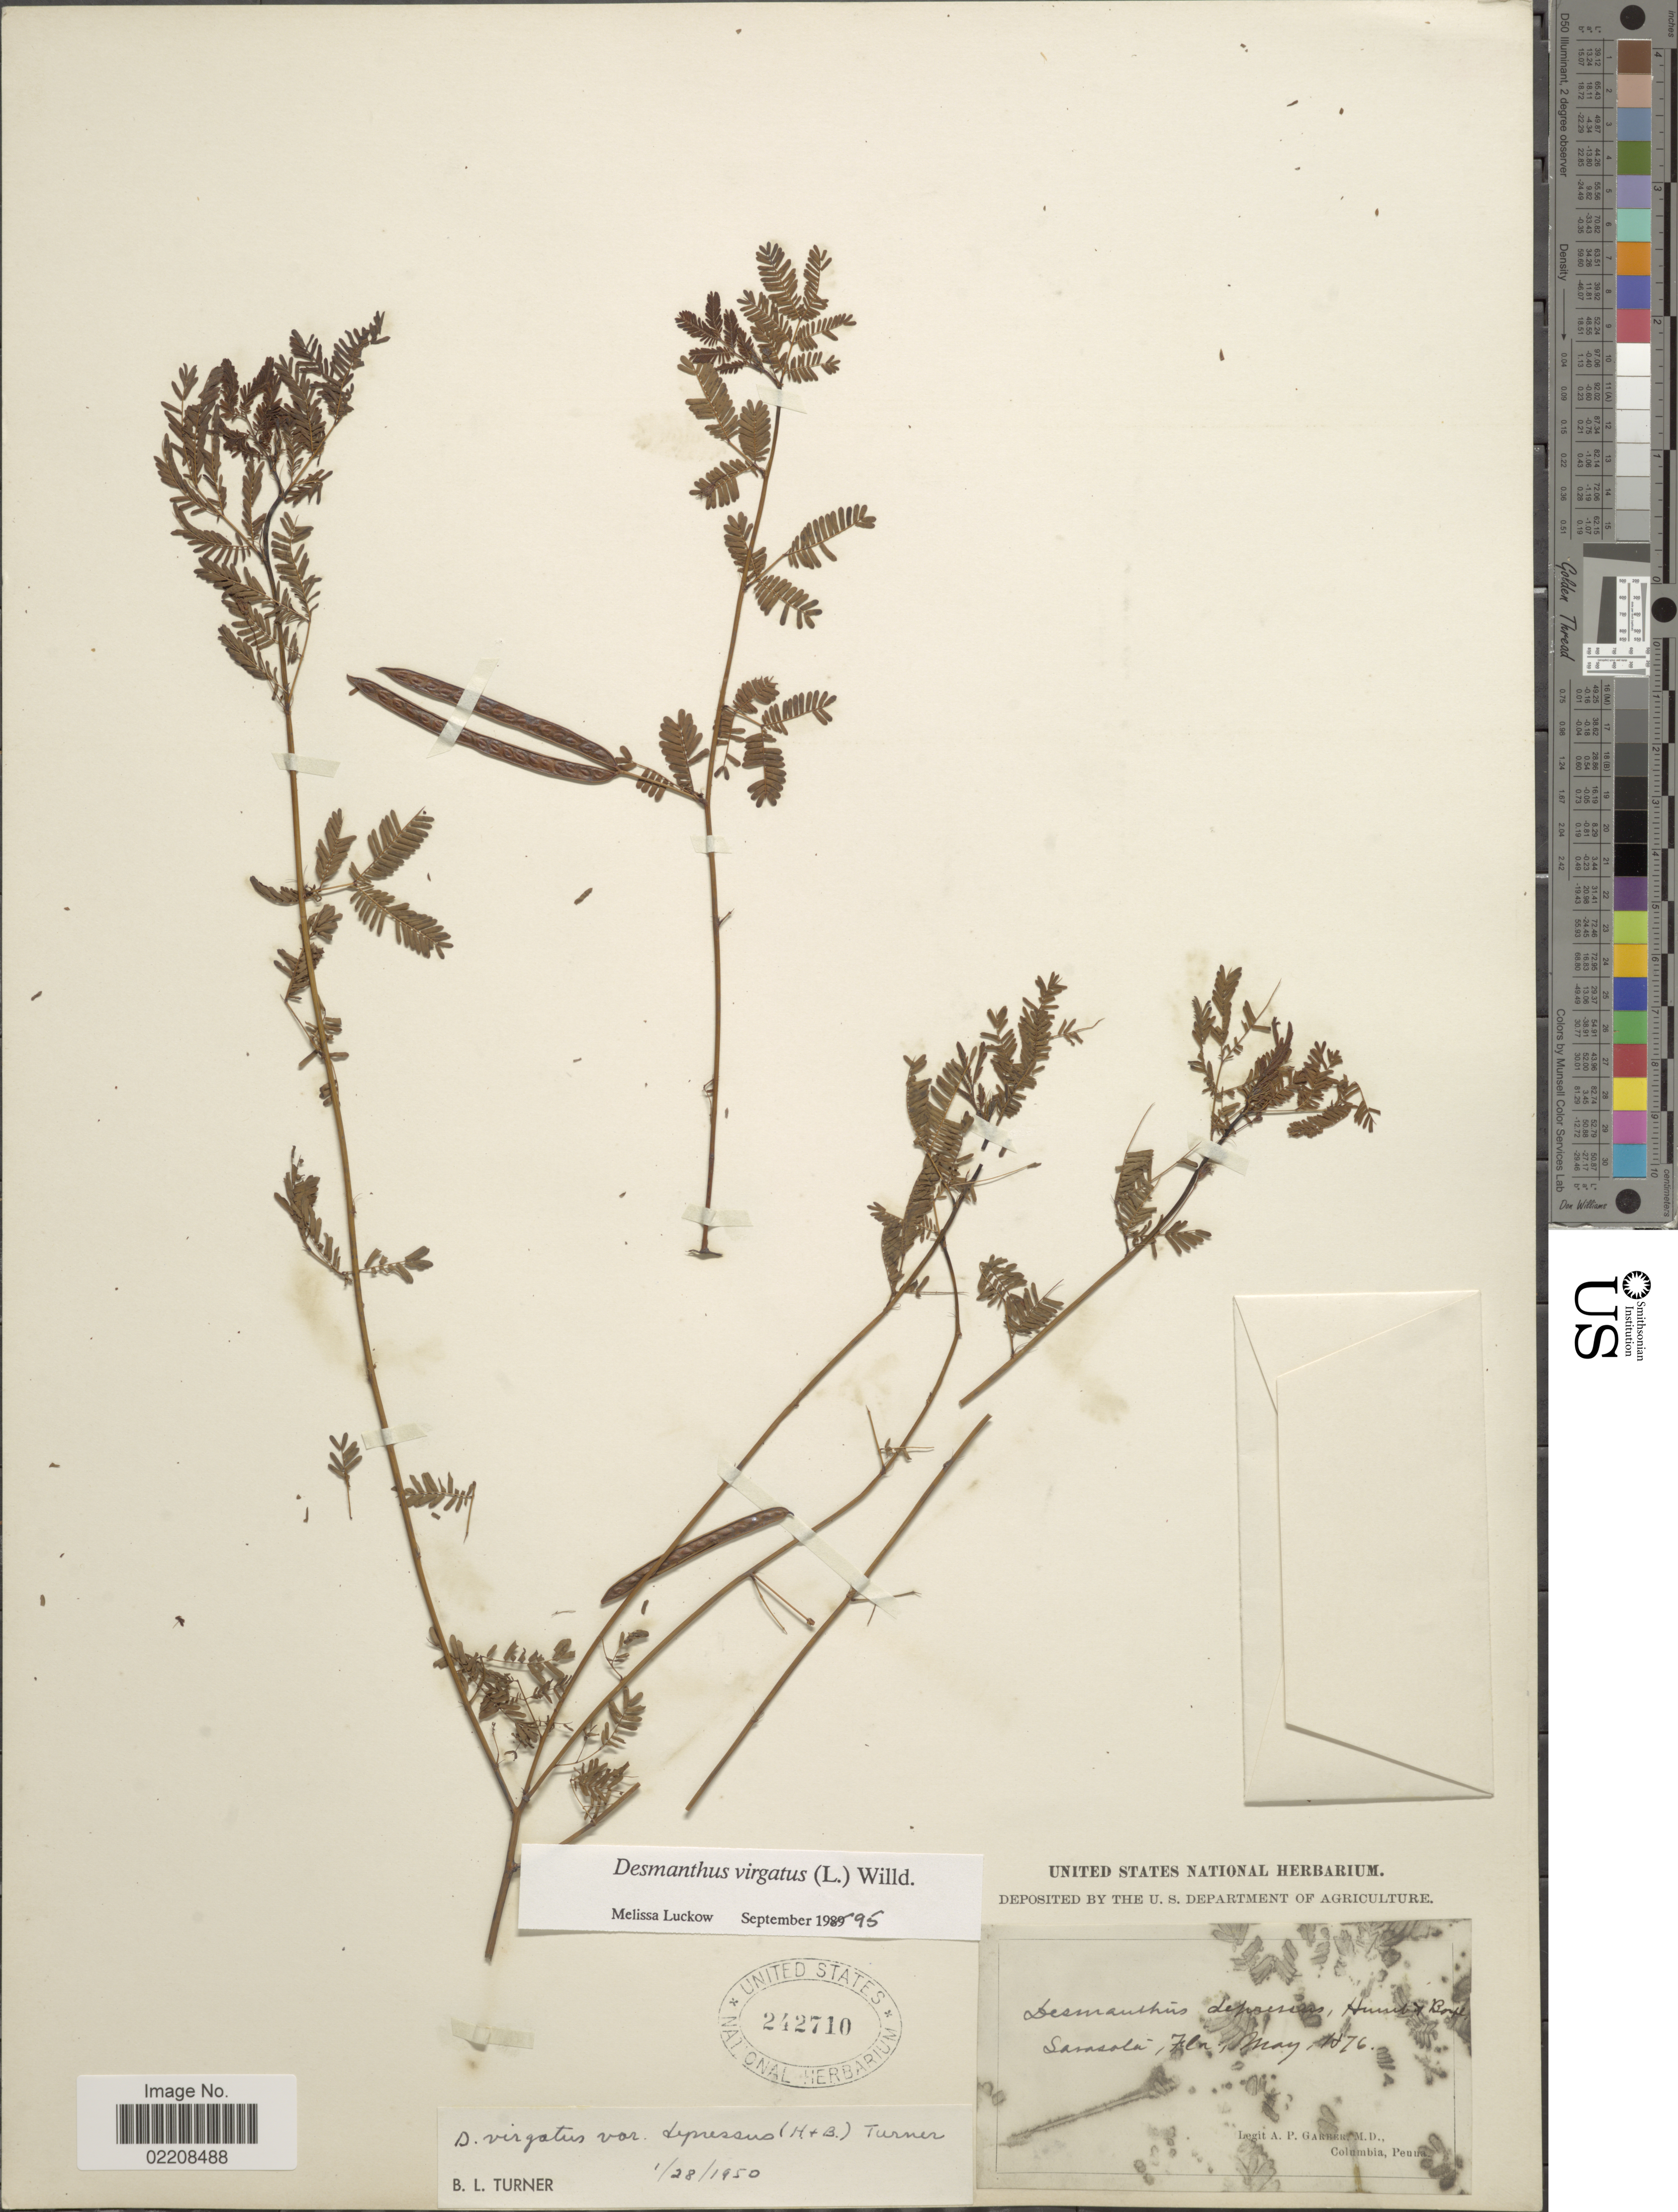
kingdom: Plantae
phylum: Tracheophyta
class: Magnoliopsida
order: Fabales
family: Fabaceae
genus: Desmanthus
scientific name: Desmanthus virgatus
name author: (L.) Willd.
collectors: A. P. Garber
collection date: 1876-05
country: United States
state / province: Florida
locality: Sarasota, Fla.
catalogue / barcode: US 242710